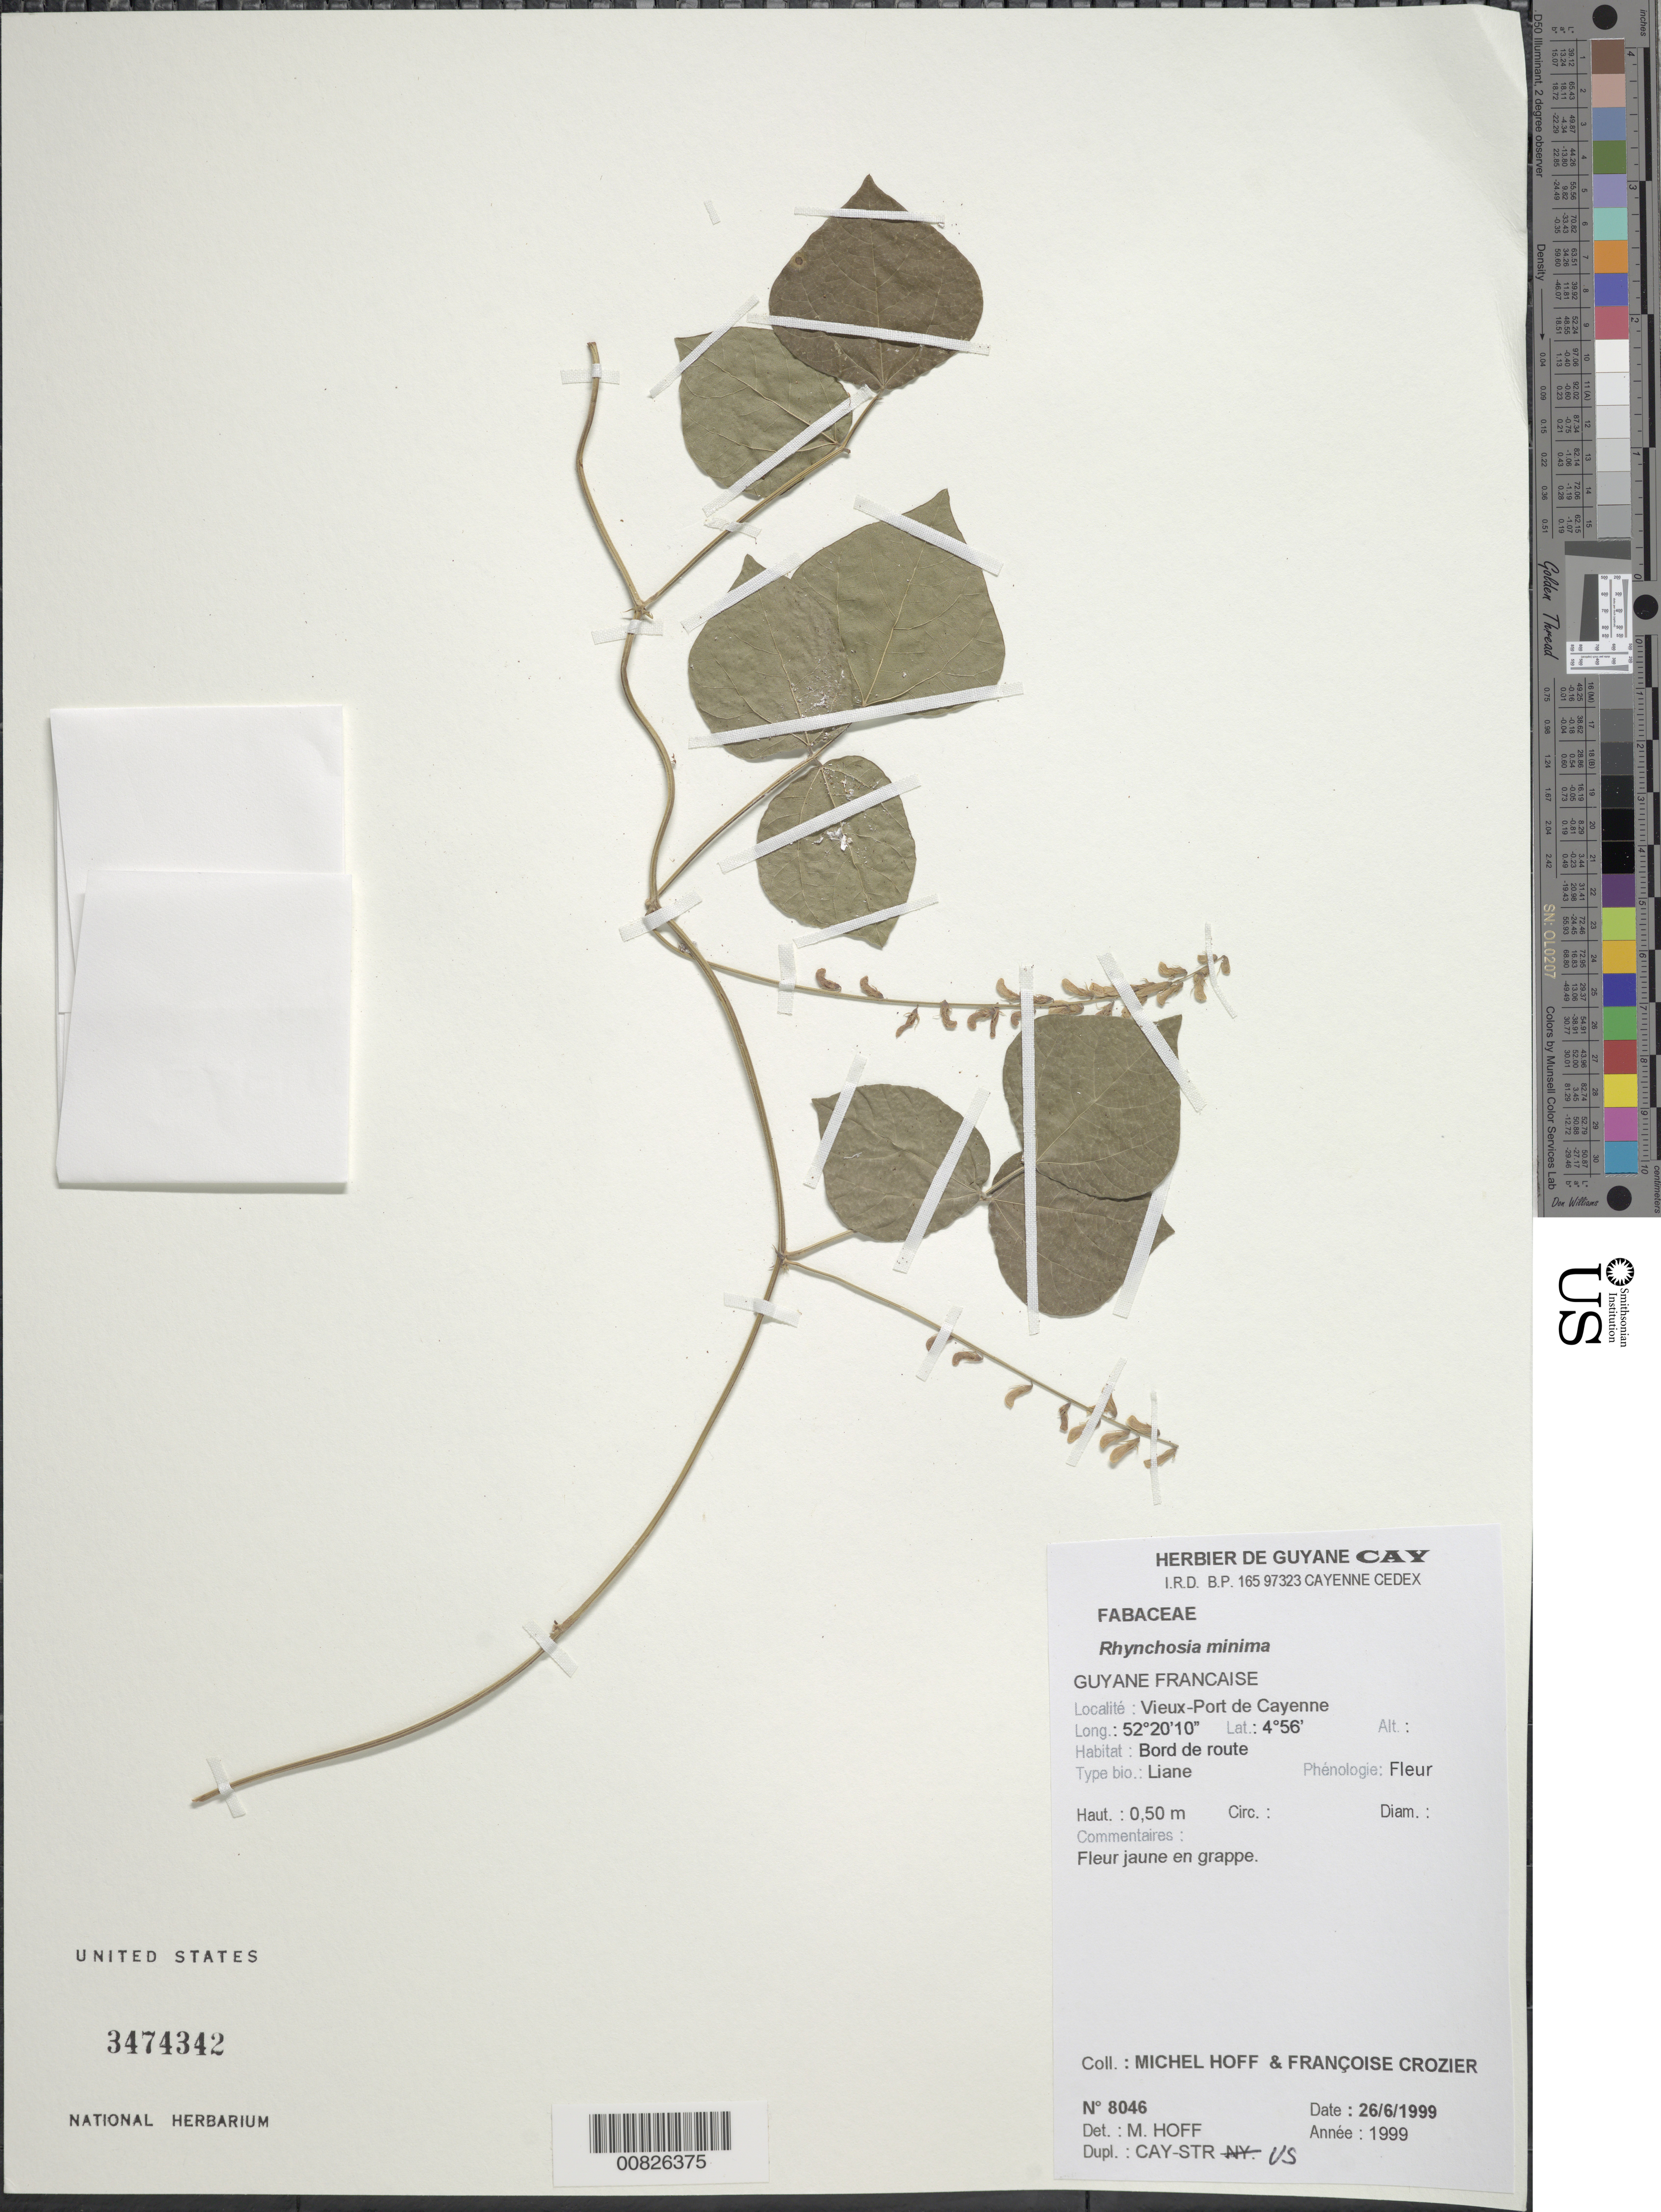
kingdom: Plantae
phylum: Tracheophyta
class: Magnoliopsida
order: Fabales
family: Fabaceae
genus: Rhynchosia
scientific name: Rhynchosia minima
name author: (L.) DC.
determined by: Hoff, M.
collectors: M. Hoff & F. Crozier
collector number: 8046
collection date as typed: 26-Jun-99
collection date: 1999-06-26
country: French Guiana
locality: Vieux-Port de Cayenne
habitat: Bord de route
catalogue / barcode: US 3474342